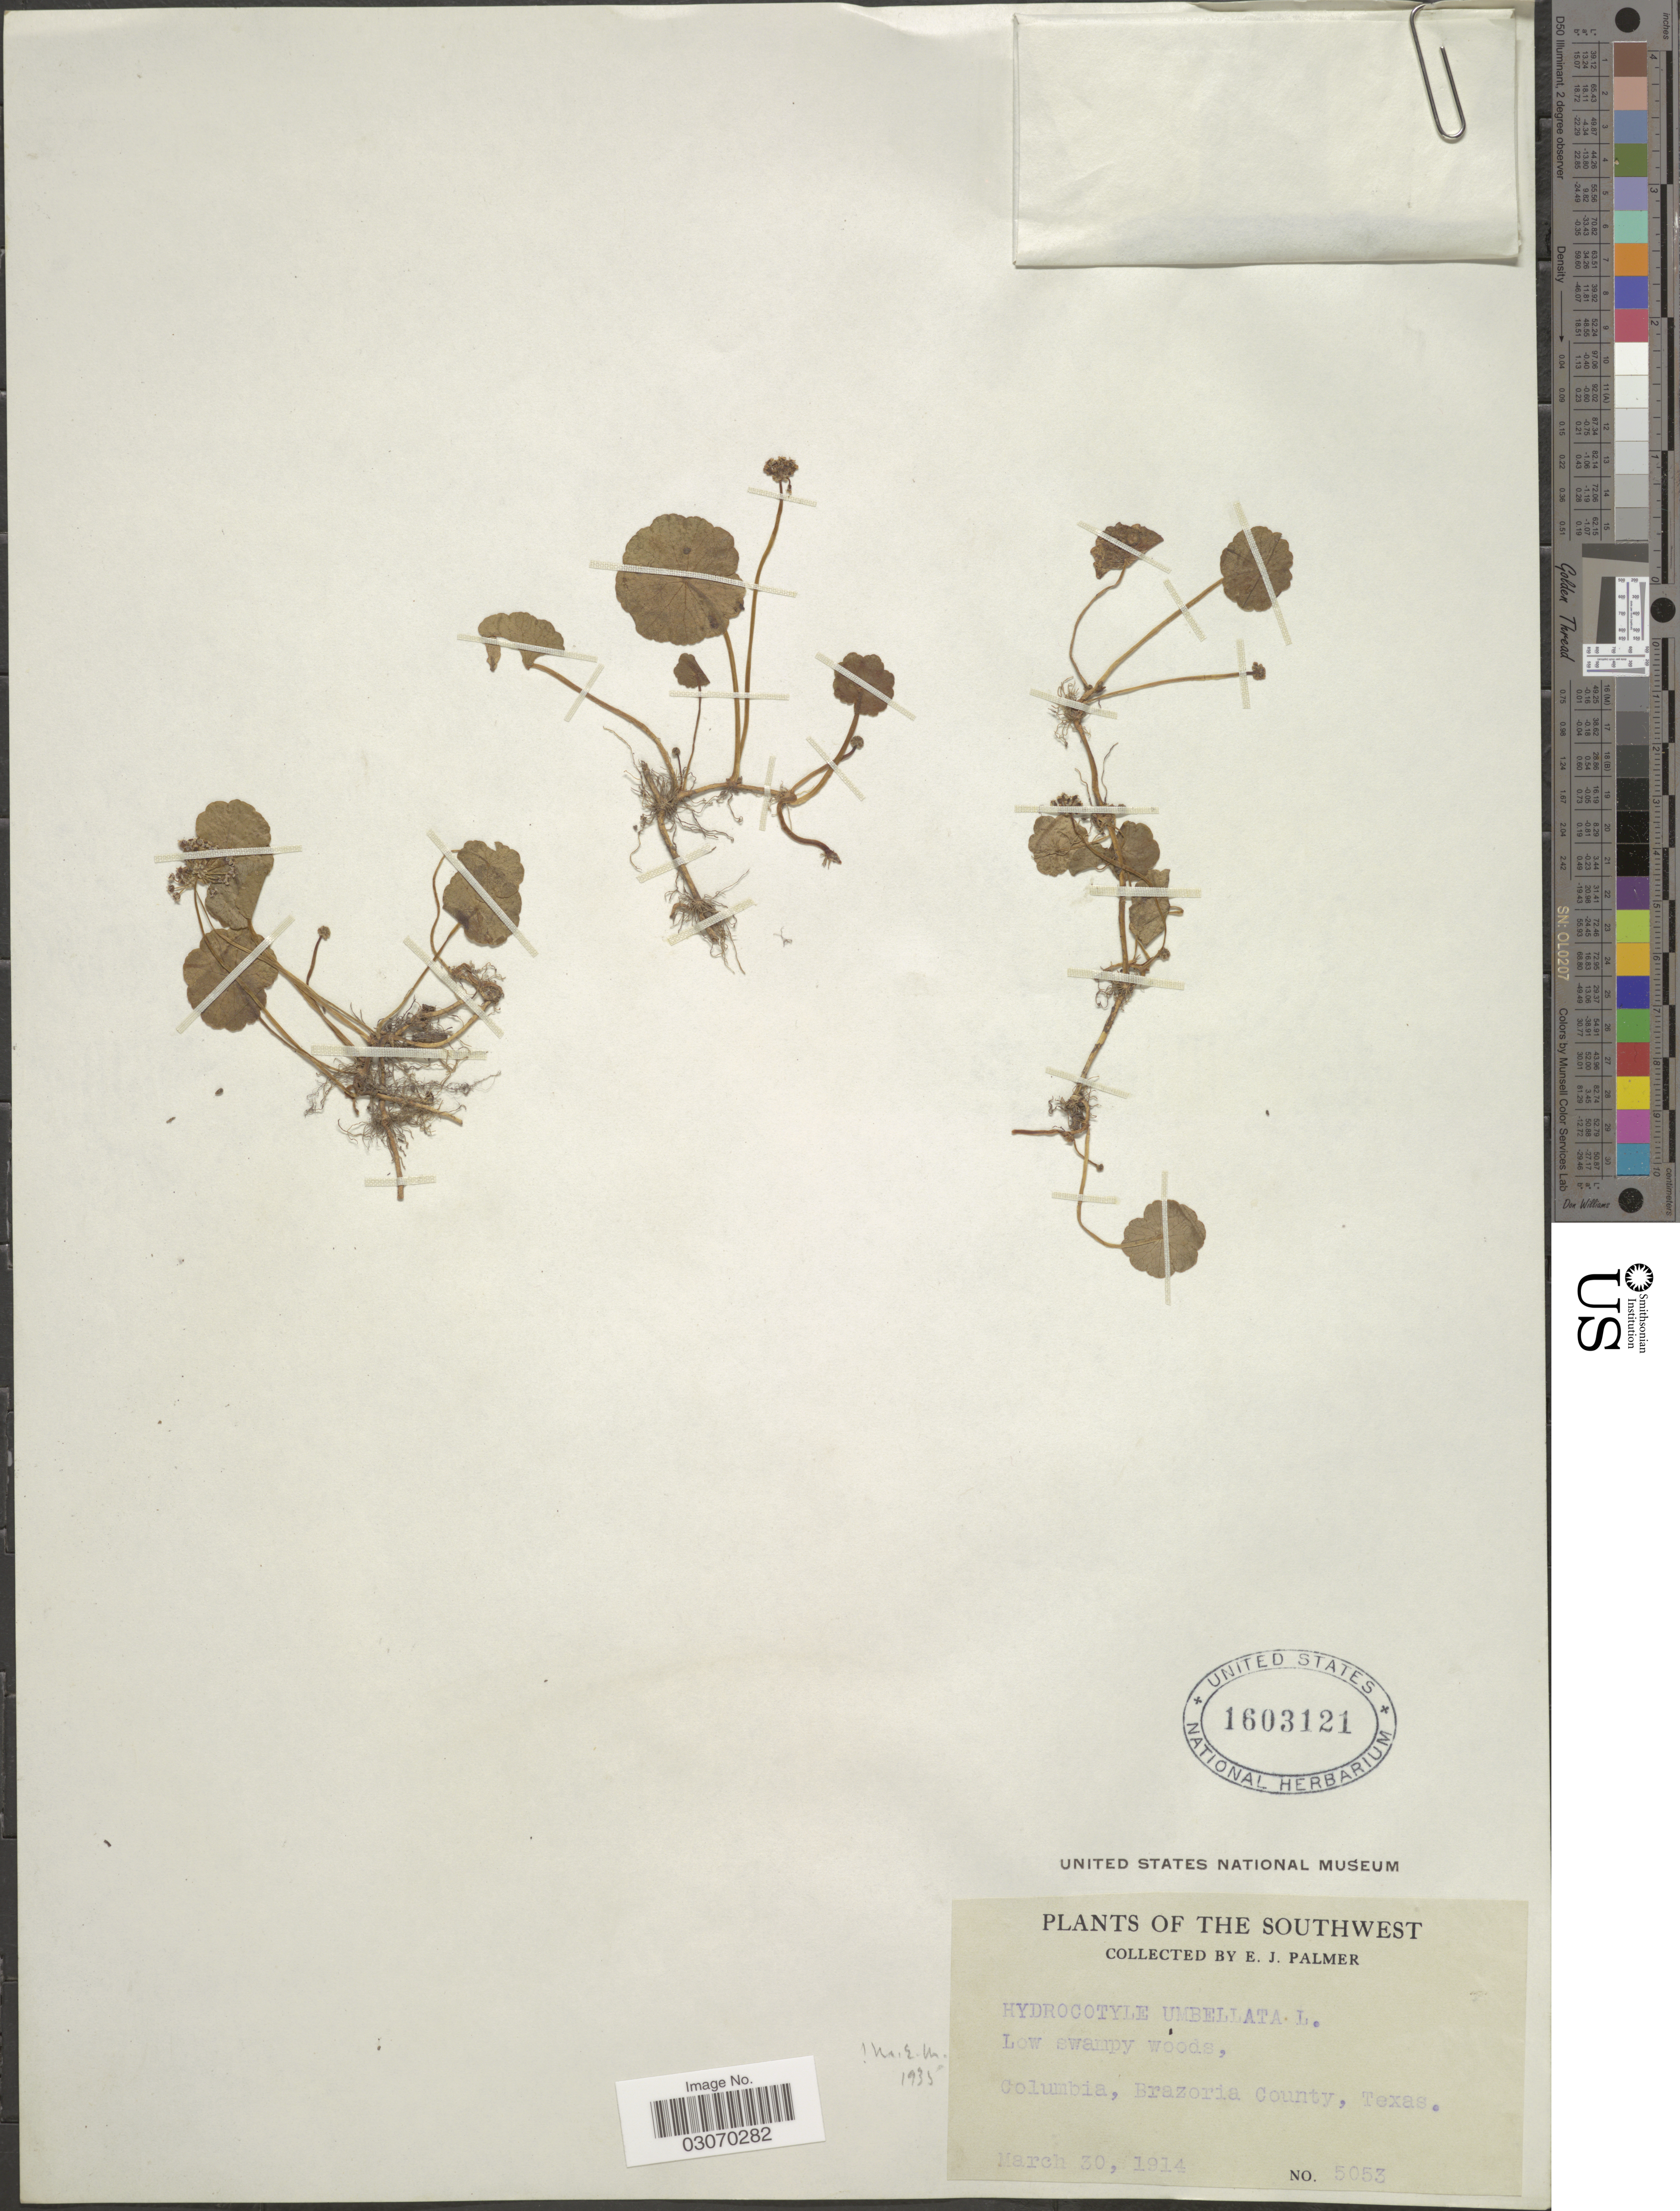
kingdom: Plantae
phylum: Tracheophyta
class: Magnoliopsida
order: Apiales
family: Araliaceae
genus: Hydrocotyle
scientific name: Hydrocotyle umbellata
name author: L.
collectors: E. J. Palmer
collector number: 5053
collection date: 1914-03-30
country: United States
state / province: Texas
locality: Columbia, Brazoria County. The Southwest.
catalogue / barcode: US 1603121